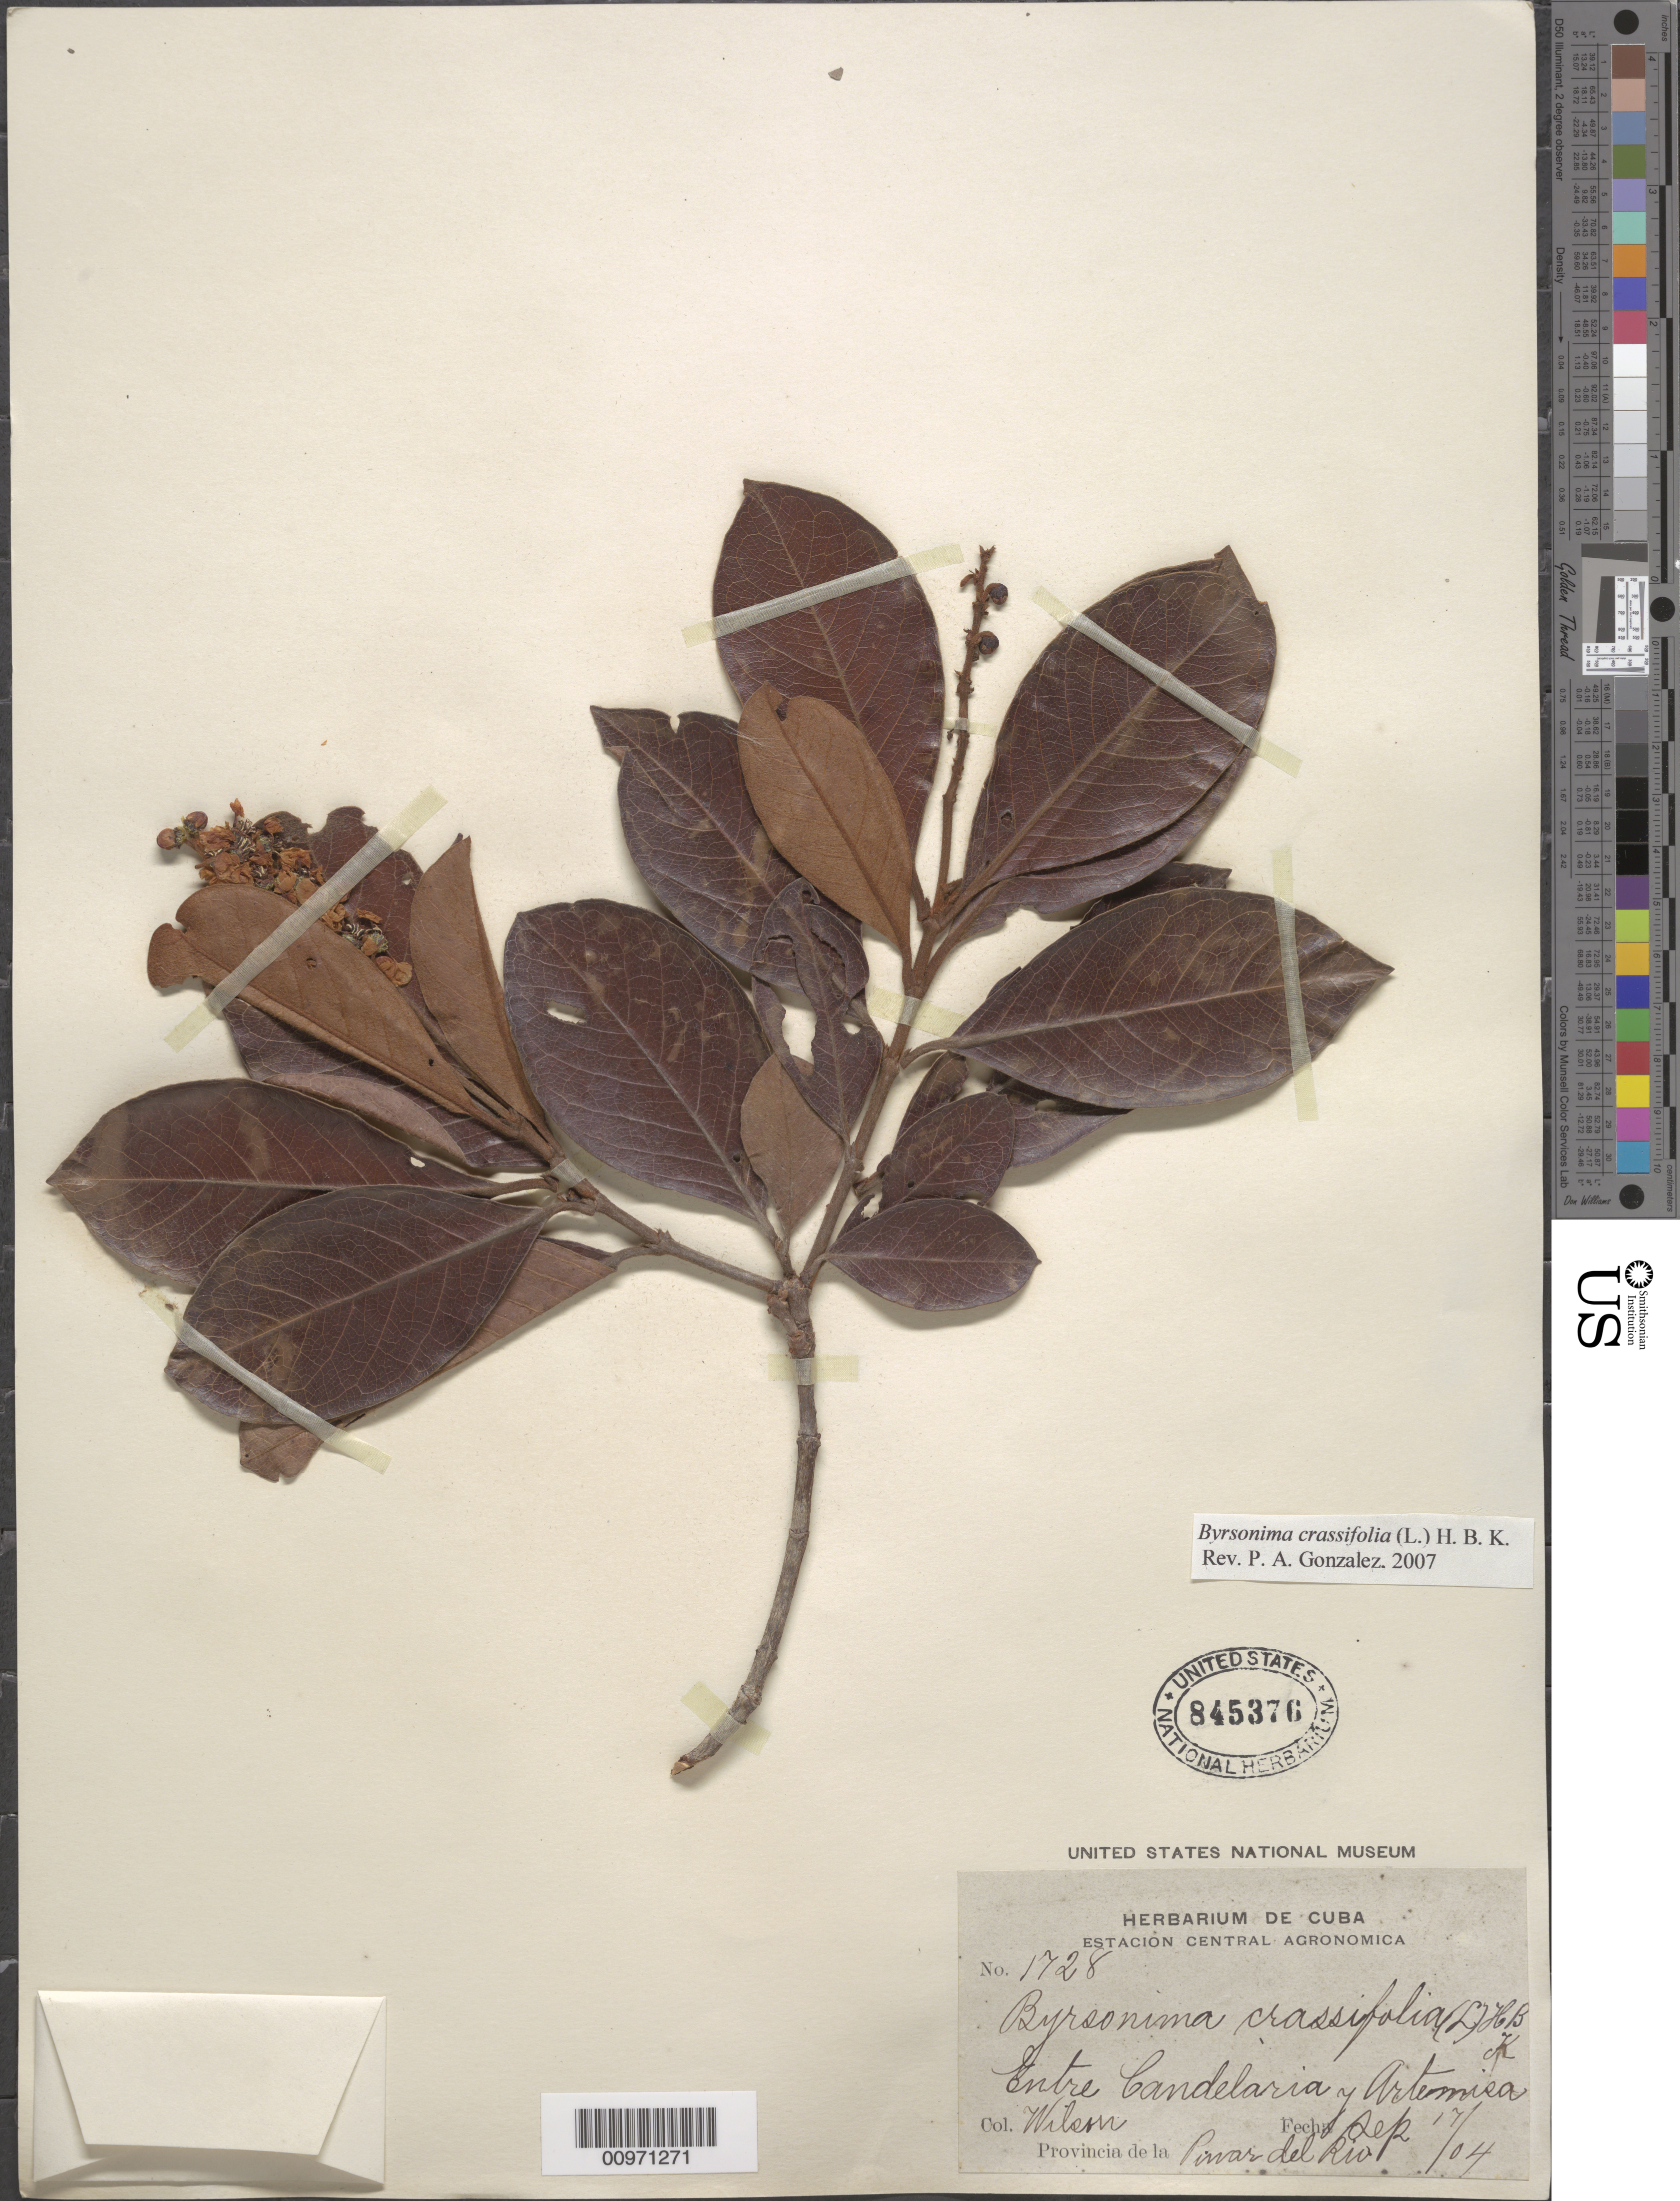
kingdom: Plantae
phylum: Tracheophyta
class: Magnoliopsida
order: Malpighiales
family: Malpighiaceae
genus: Byrsonima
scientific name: Byrsonima crassifolia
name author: (L.) Kunth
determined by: González, P. A.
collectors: -- Wilson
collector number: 1728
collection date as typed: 17 Sep 1904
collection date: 1904-09-17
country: Cuba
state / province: Pinar del Rio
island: Cuba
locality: Entre Chandelaria y Artemisa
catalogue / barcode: US 845376